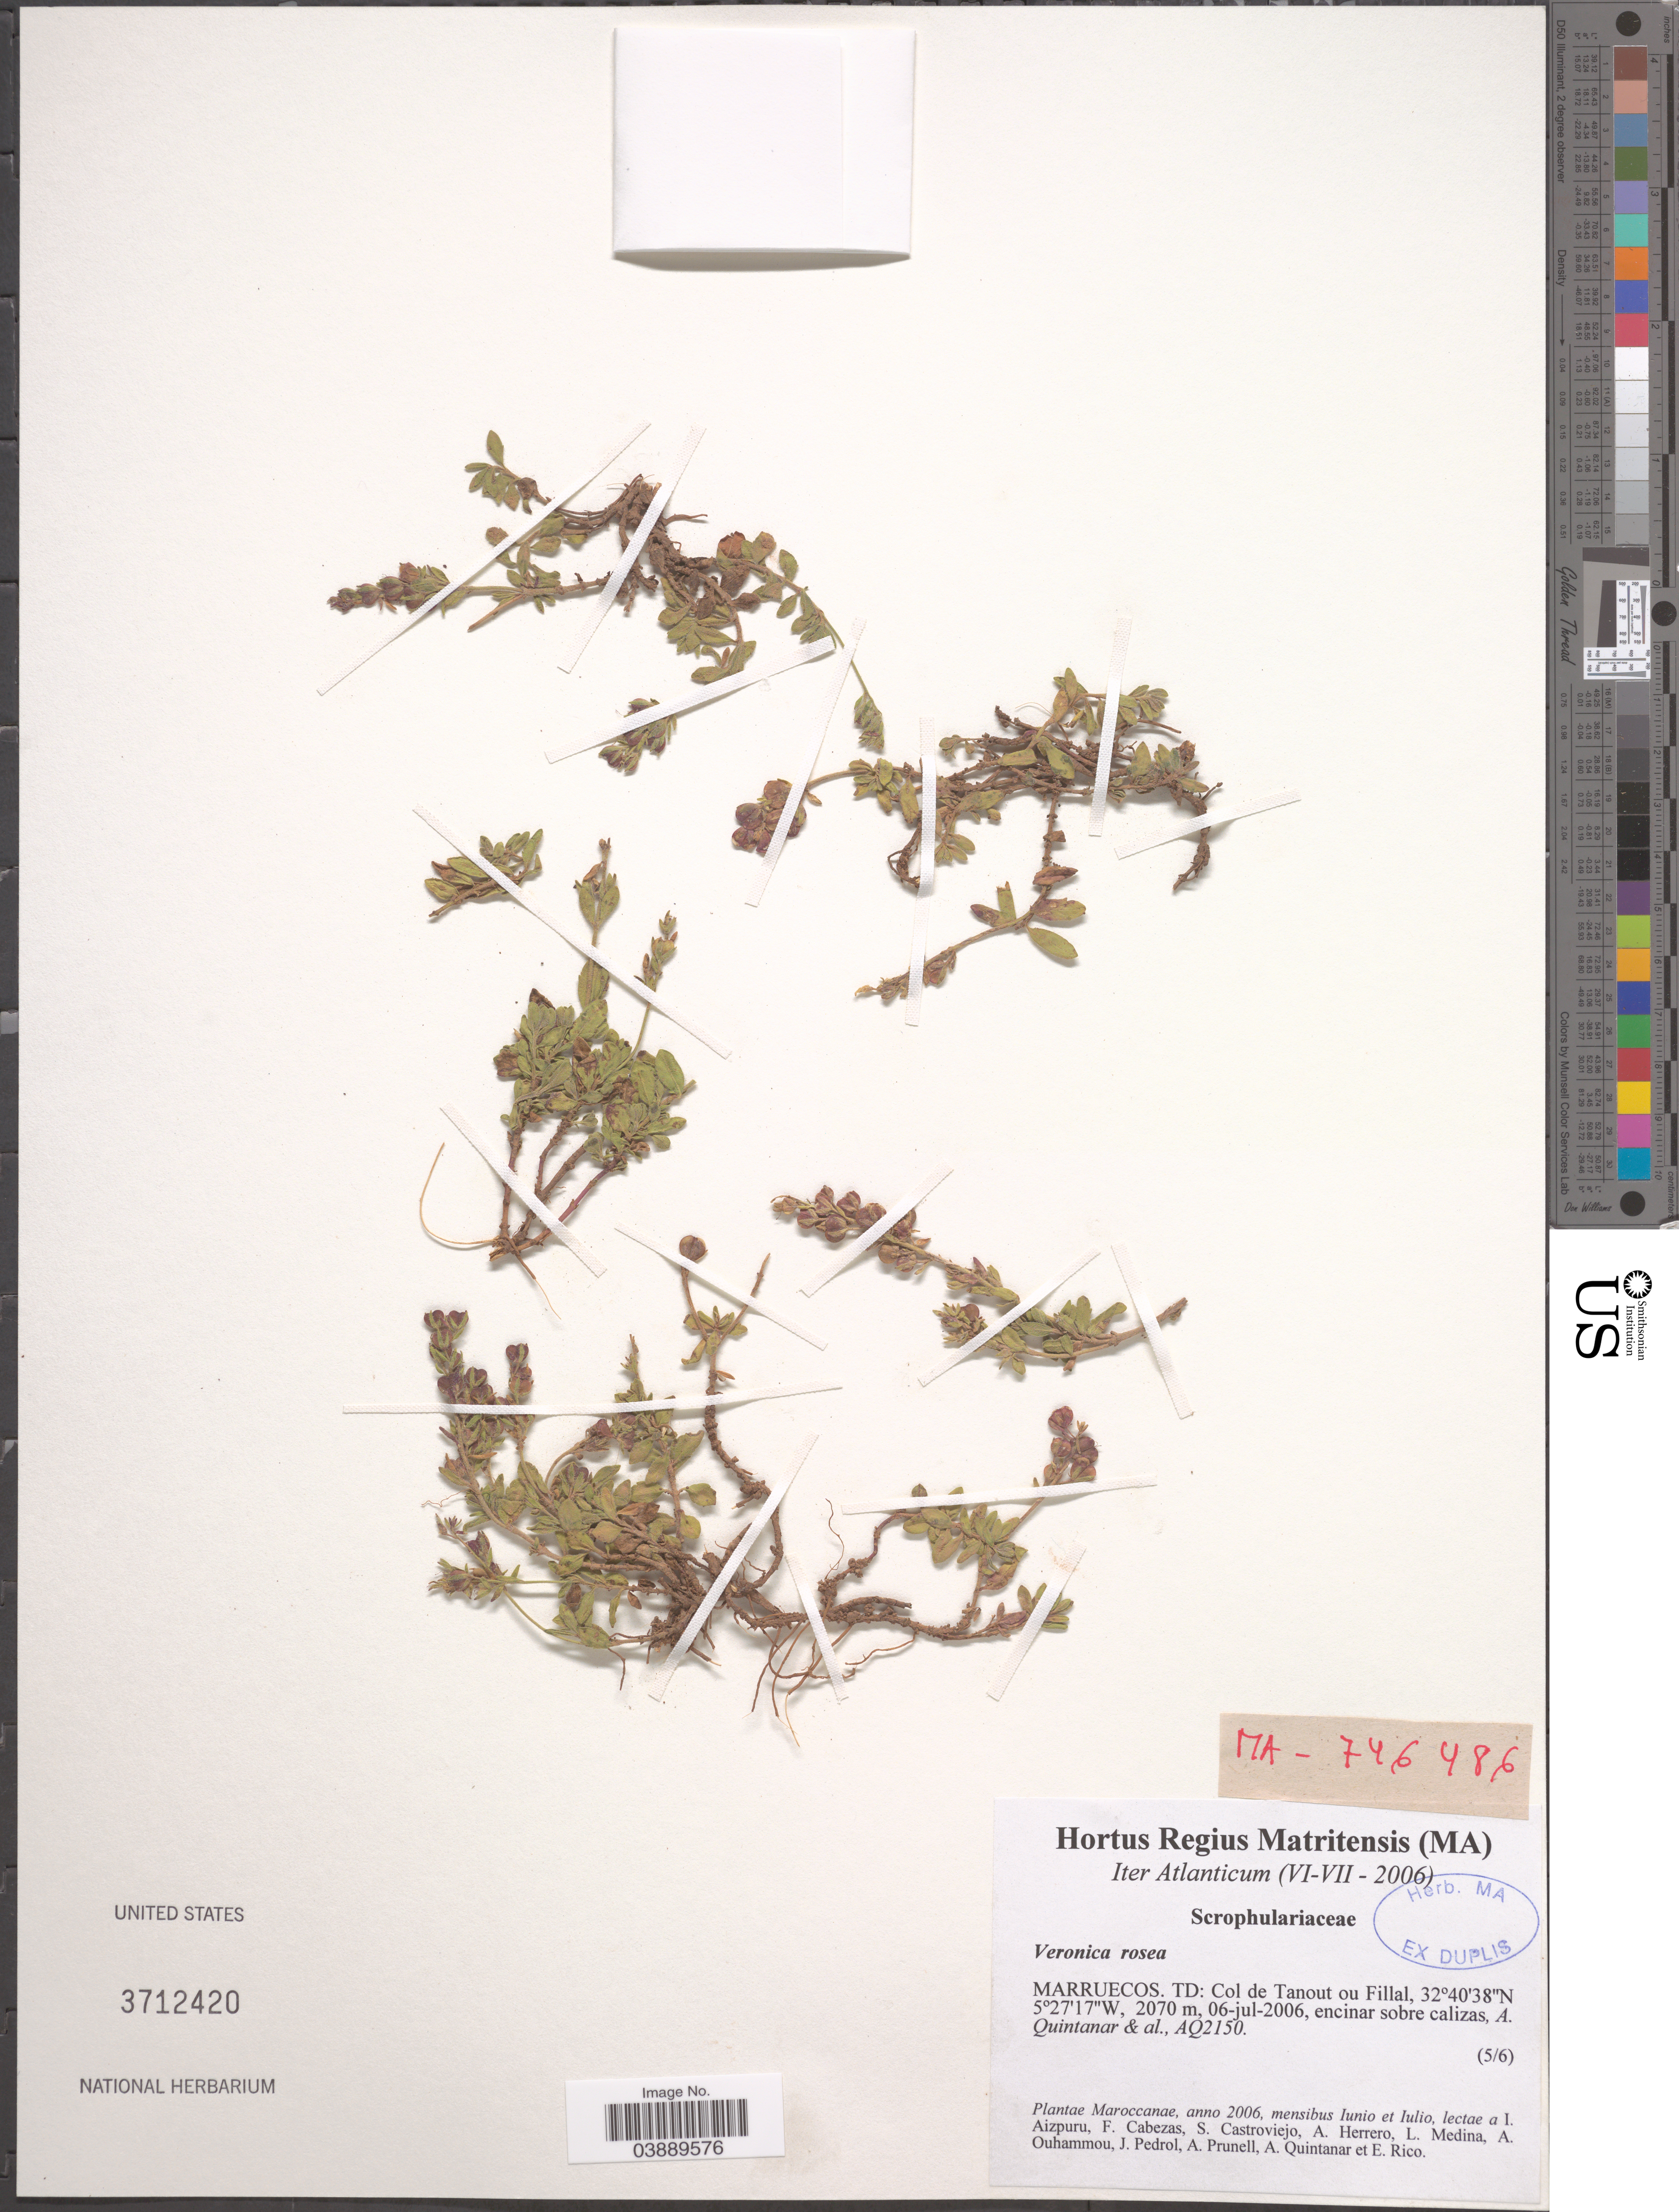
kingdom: Plantae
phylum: Tracheophyta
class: Magnoliopsida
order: Lamiales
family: Plantaginaceae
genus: Veronica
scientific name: Veronica rosea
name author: Desf.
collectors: A. Quintanar, I. Aizpuru, F. Cabezas, S. Castroviejo & et al.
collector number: AQ2150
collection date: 2006-07-06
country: Morocco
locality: Marruecos. TD: Col de Tanout ou Fillal.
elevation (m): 2070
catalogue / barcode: US 3712420